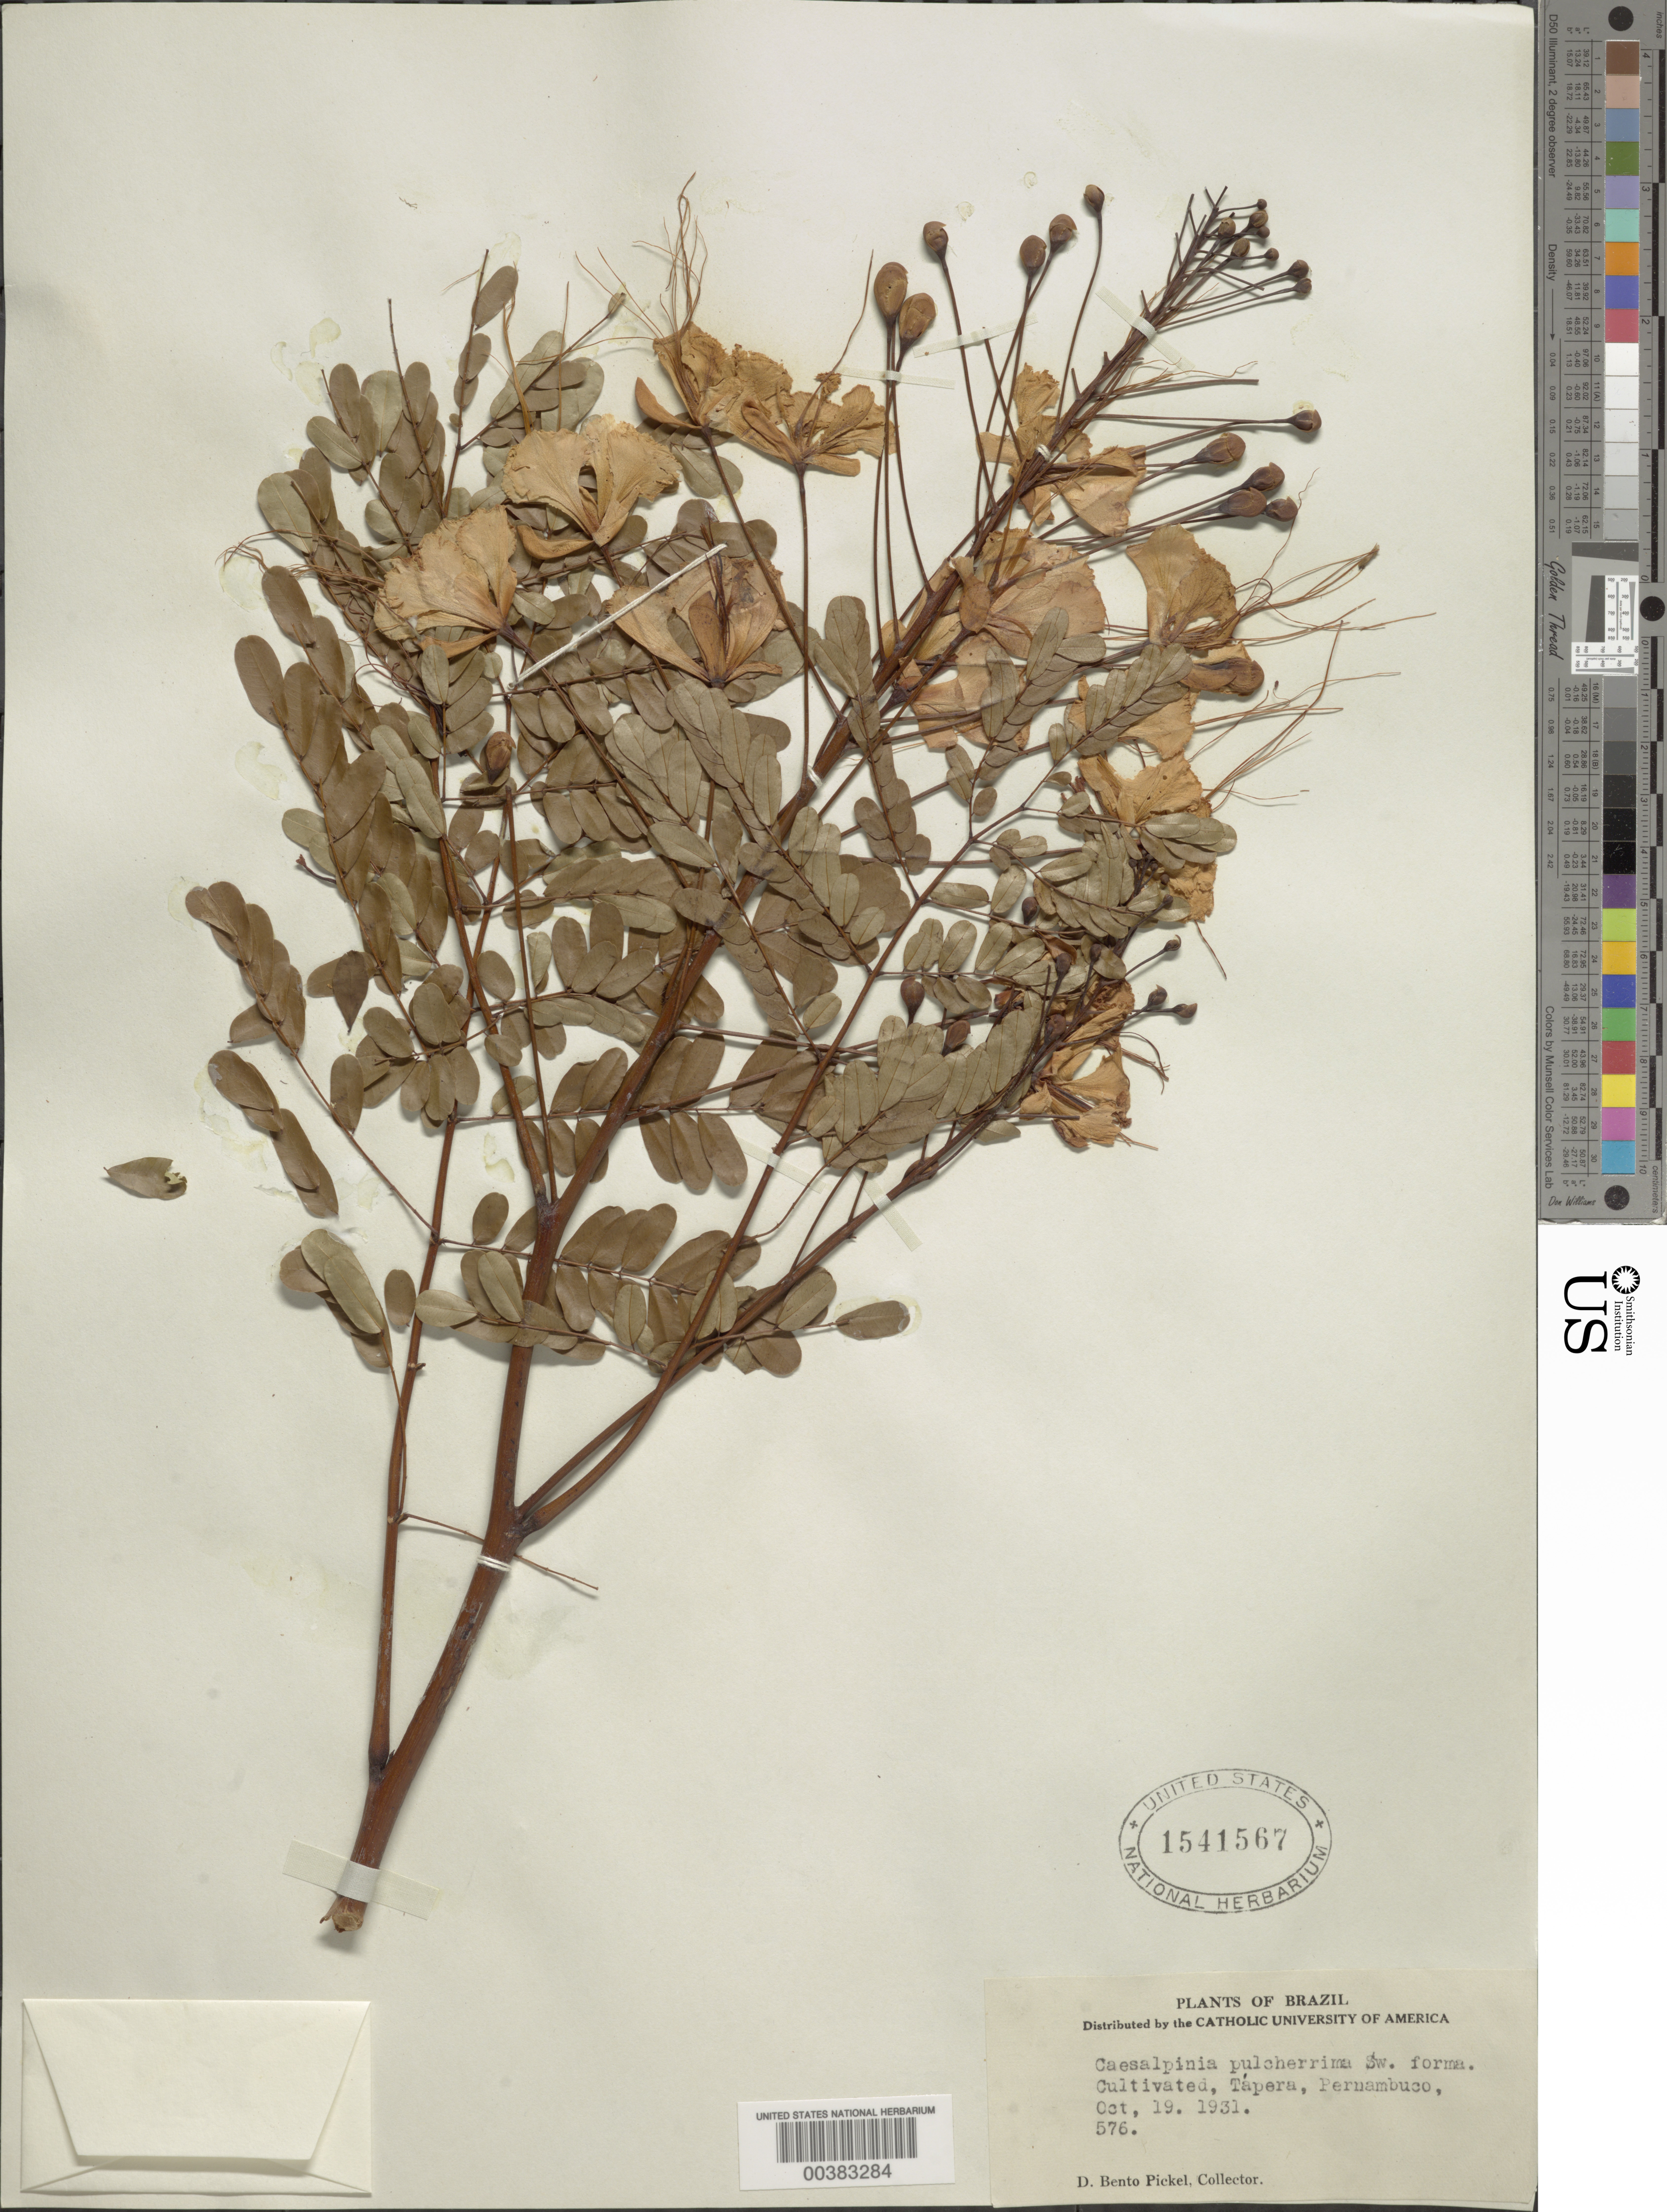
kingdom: Plantae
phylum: Tracheophyta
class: Magnoliopsida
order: Fabales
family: Fabaceae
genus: Caesalpinia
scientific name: Caesalpinia pulcherrima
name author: (L.) Sw.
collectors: W. Weingart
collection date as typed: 09 Apr 1914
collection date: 1914-04-09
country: Germany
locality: Gorgenthal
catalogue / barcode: US 1541567